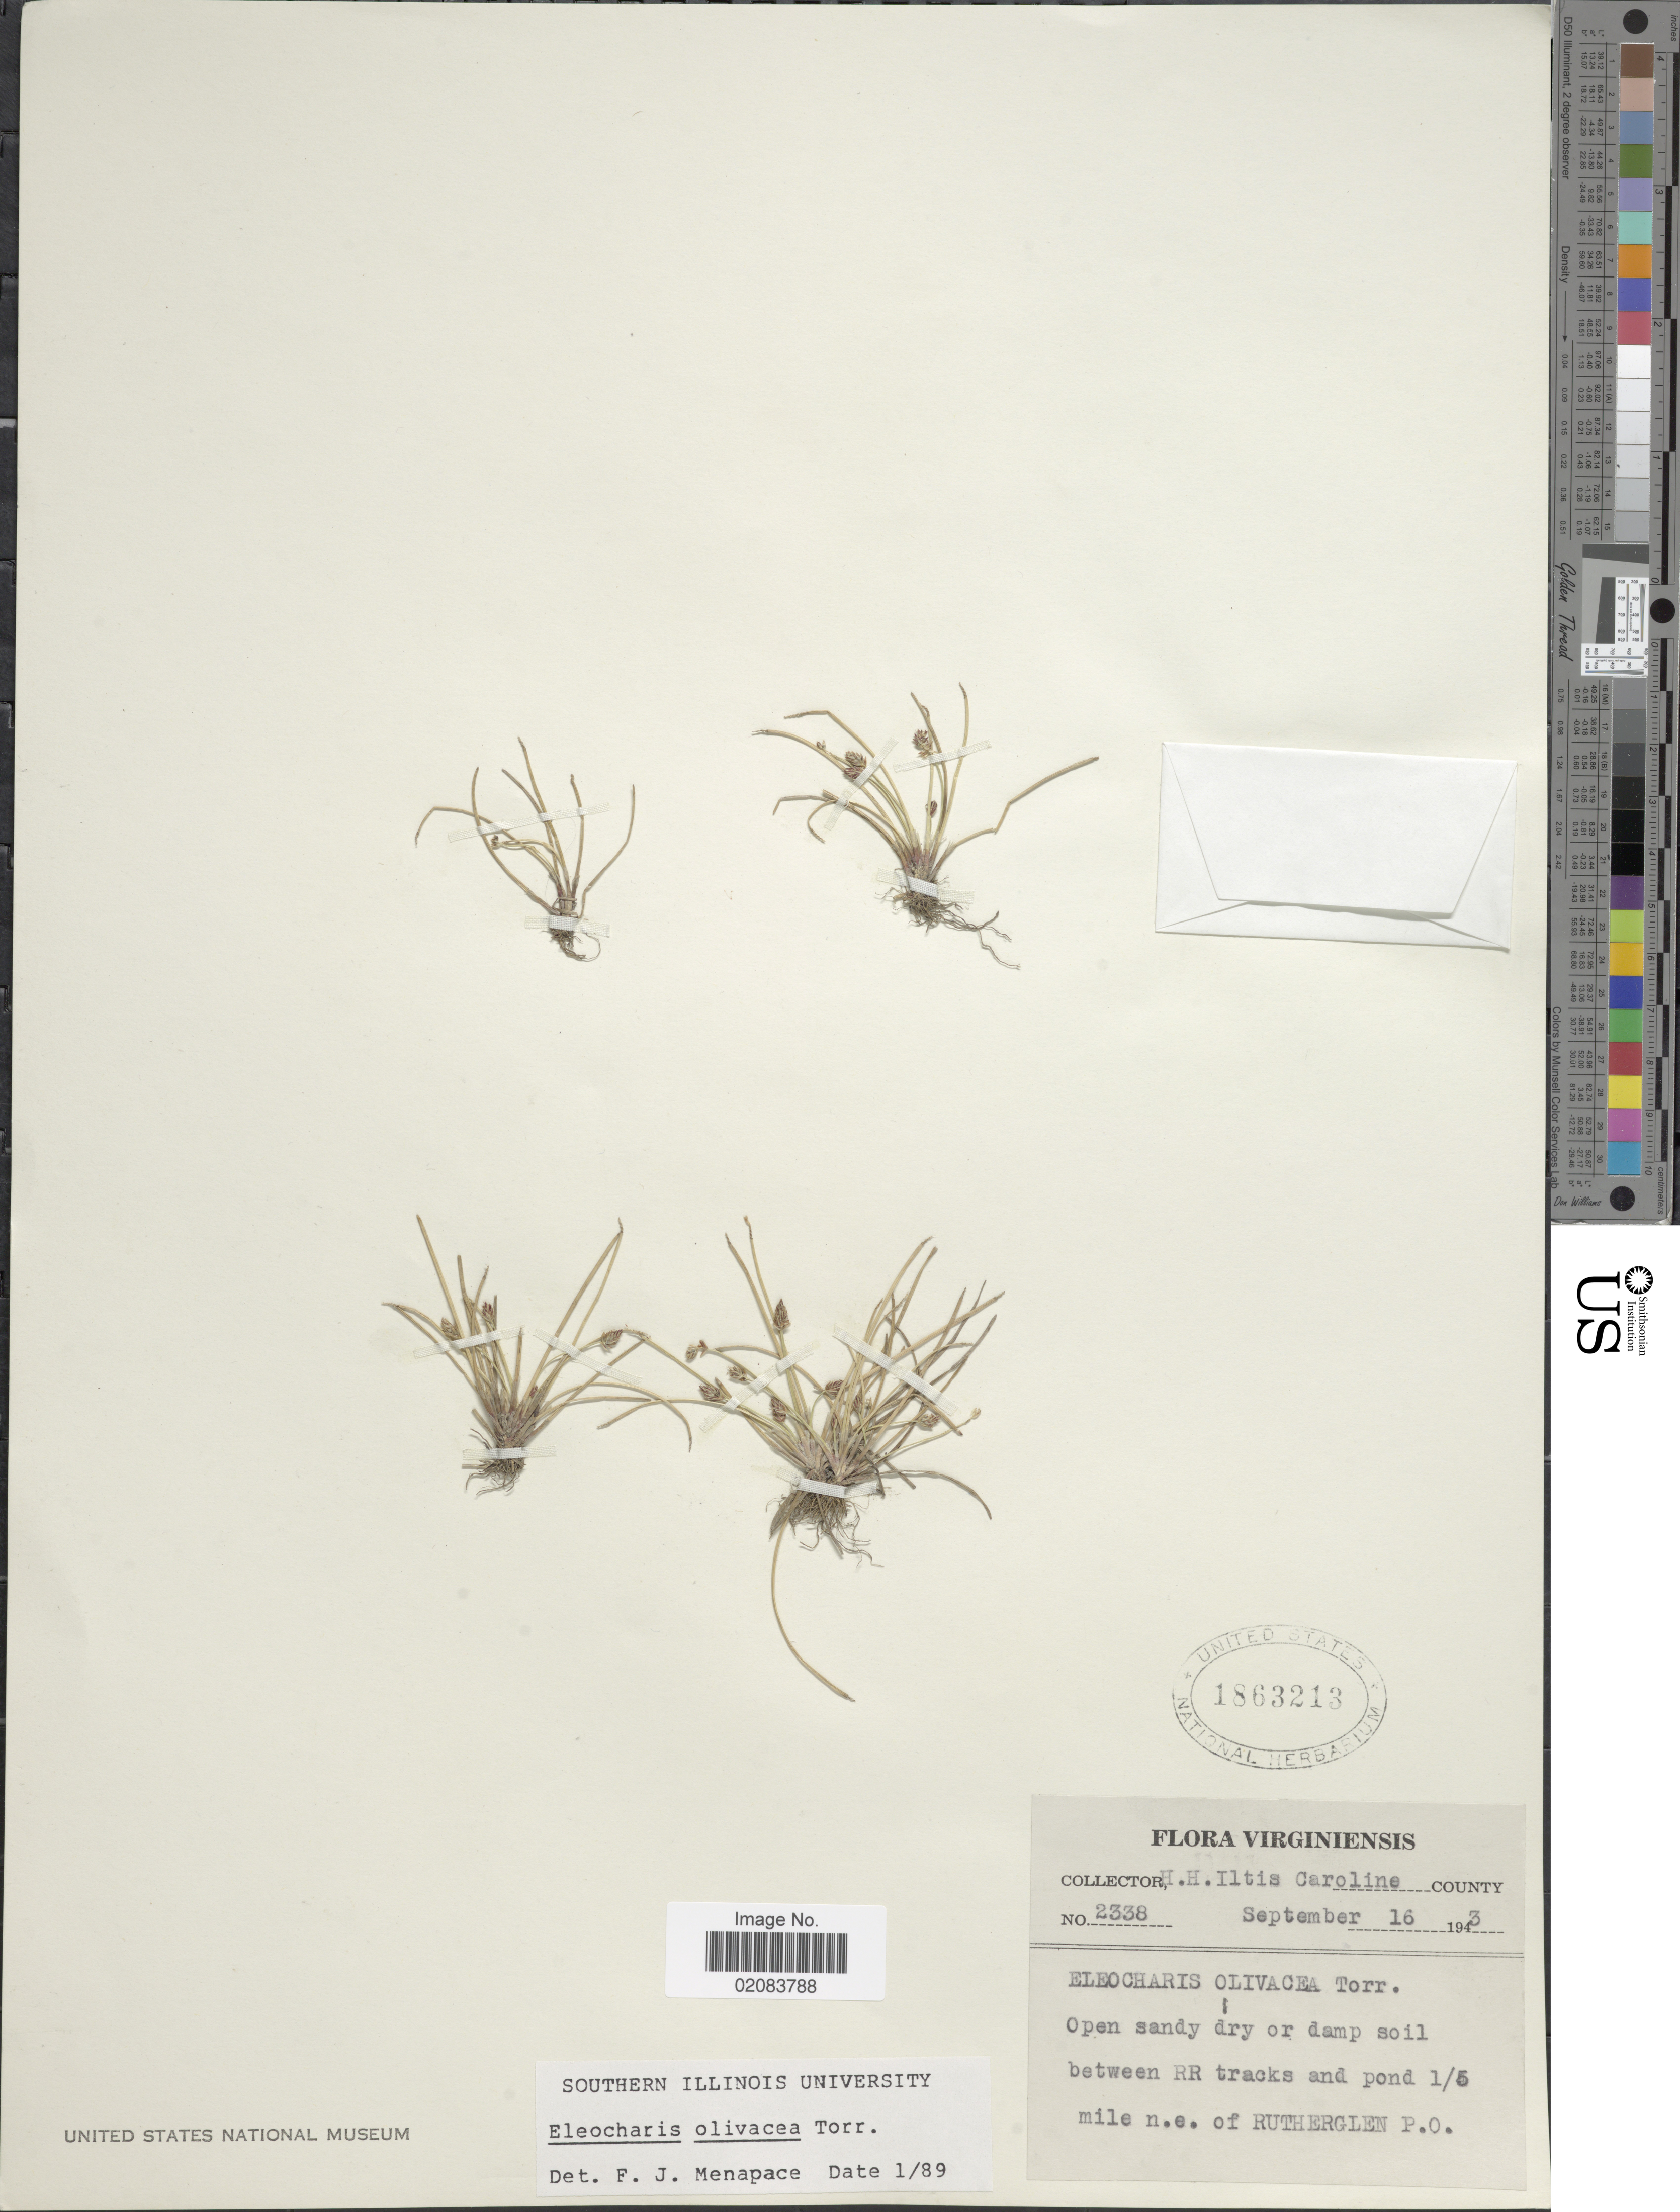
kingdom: Plantae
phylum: Tracheophyta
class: Liliopsida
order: Poales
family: Cyperaceae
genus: Eleocharis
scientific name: Eleocharis olivacea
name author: Torr.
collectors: H. H. Iltis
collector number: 2338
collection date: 1943-09-16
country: United States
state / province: Virginia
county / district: Caroline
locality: Caroline County. between RR tracks and pond 1/5 mile n.e. of Rutherglen P.O.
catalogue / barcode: US 1863213